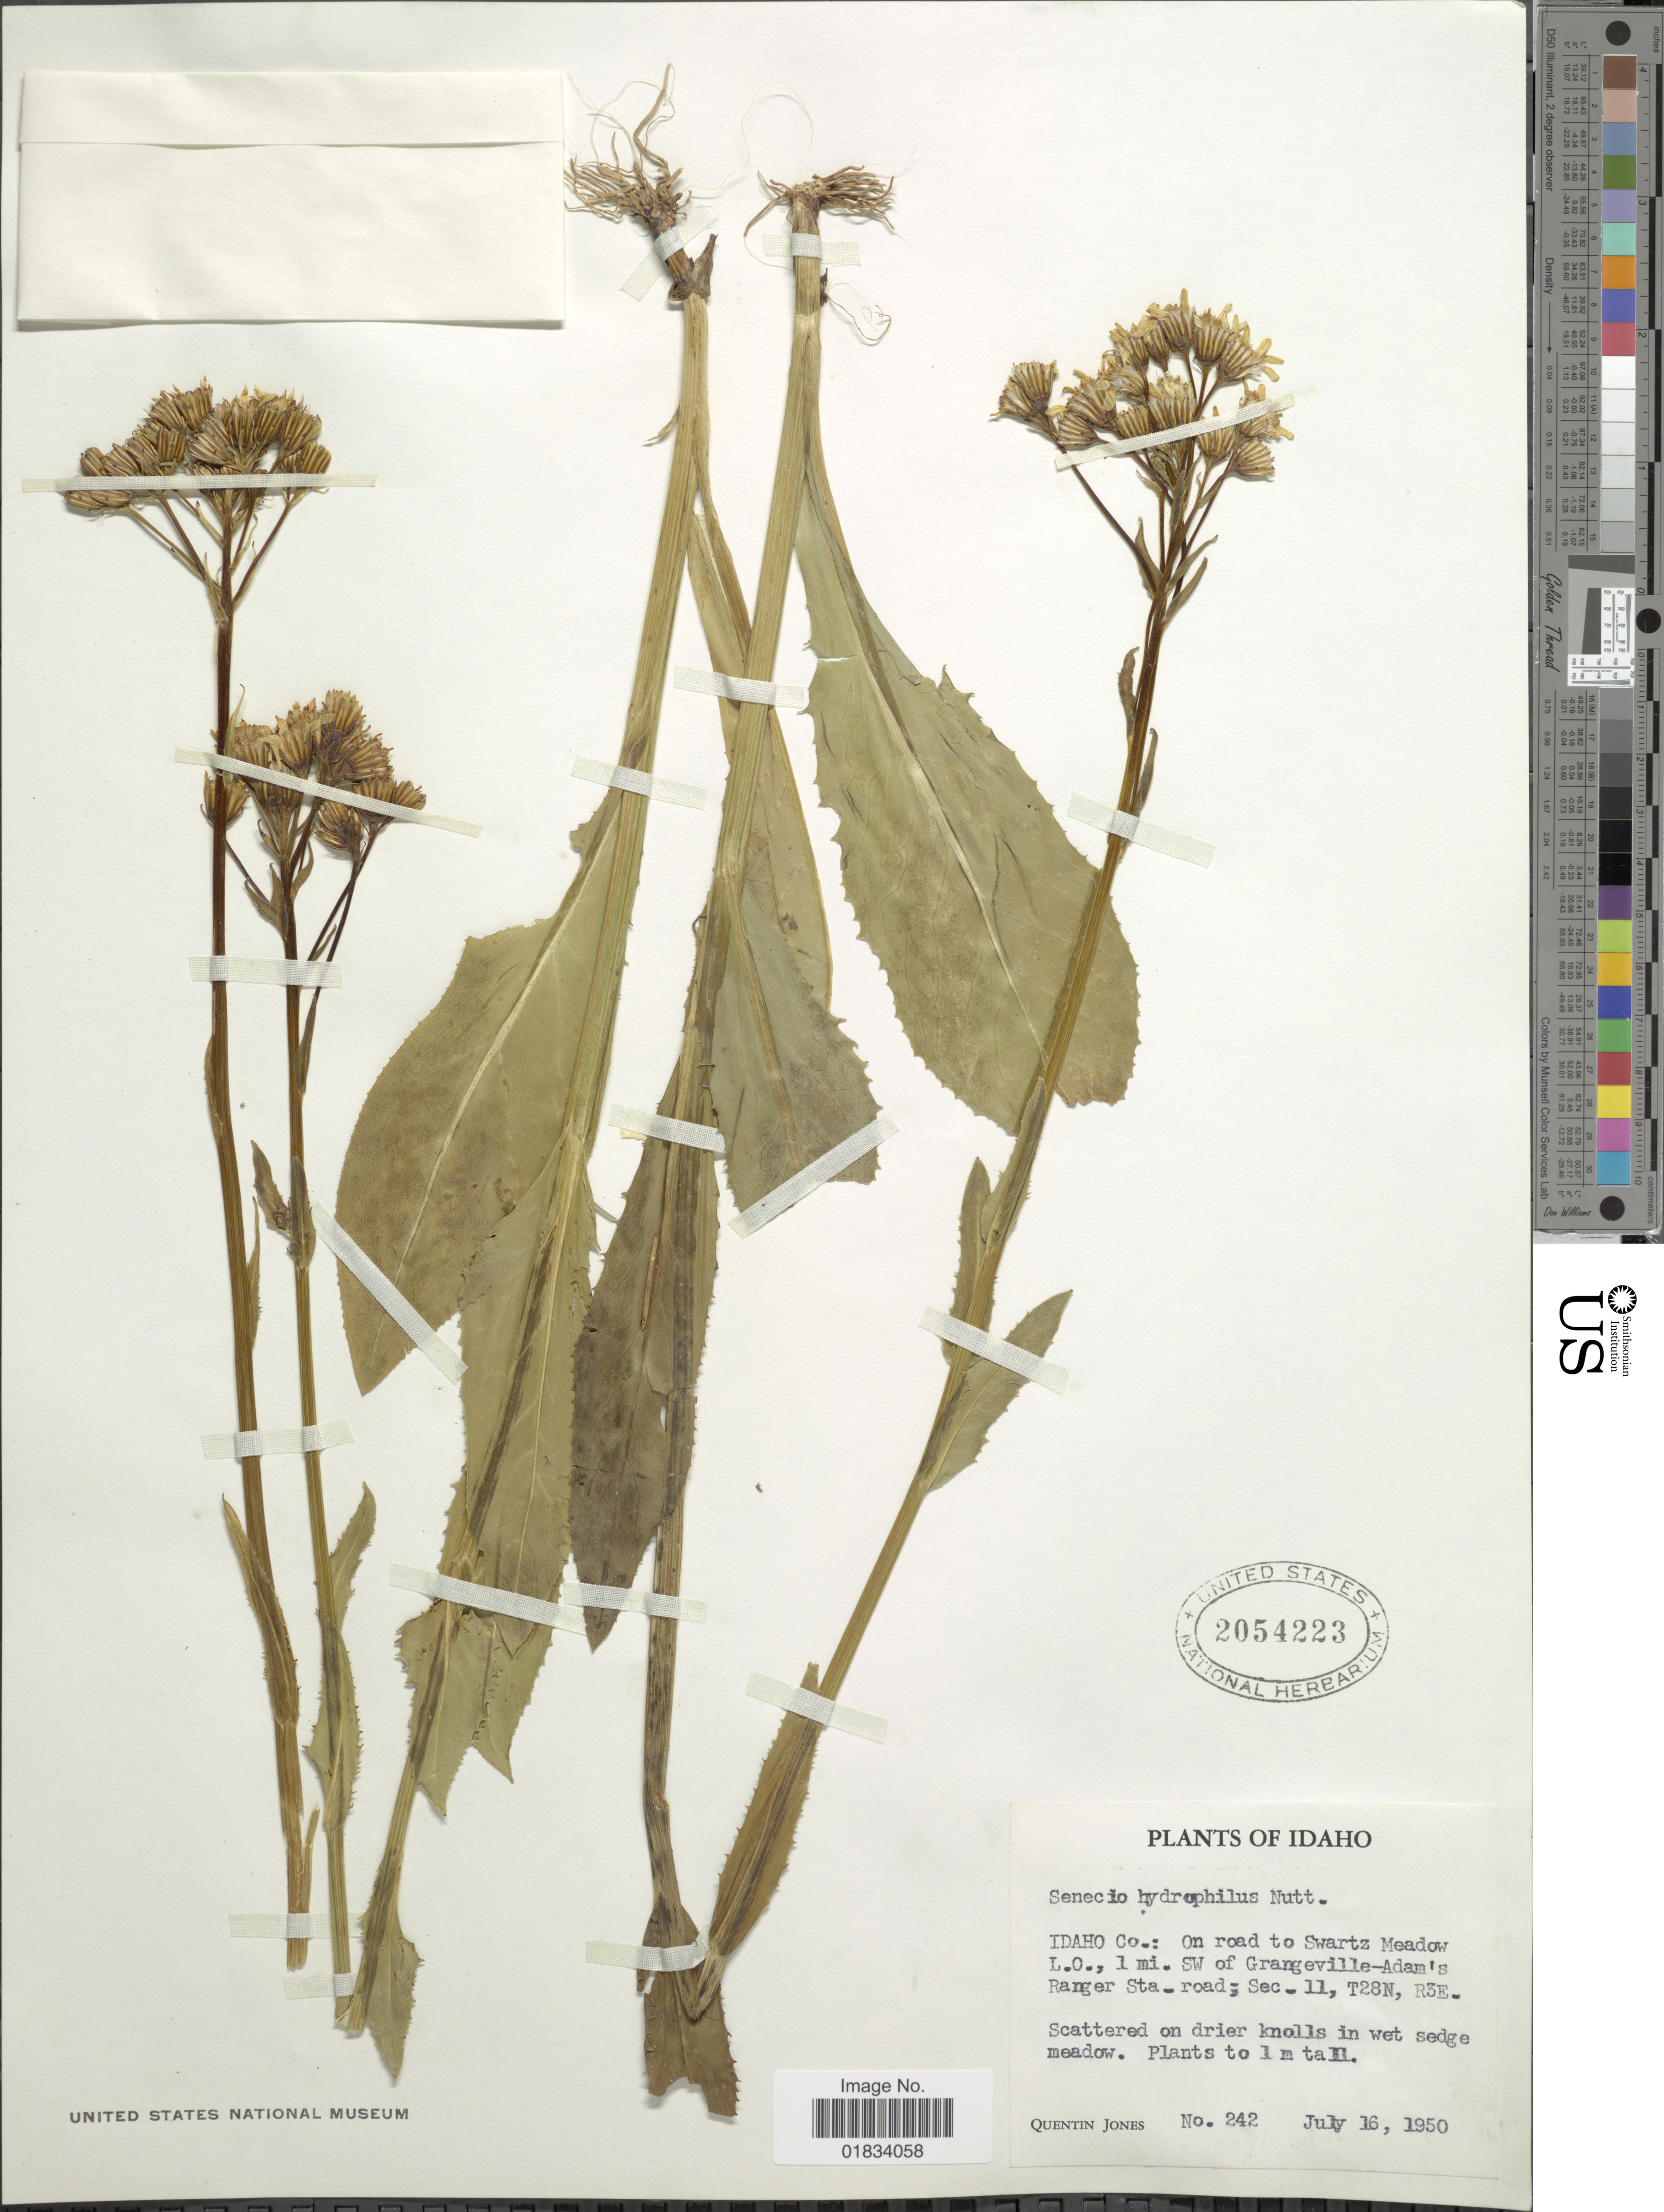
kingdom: Plantae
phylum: Tracheophyta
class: Magnoliopsida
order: Asterales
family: Asteraceae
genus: Senecio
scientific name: Senecio hydrophilus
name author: Nutt.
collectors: Q. Jones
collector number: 242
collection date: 1950-07-16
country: United States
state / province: Idaho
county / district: Idaho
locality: on road to Swartz Meadow L.O., 1 mi. SW of Grangeville-Adam's Ranger Sta_road; Sec. 11, T28N, R3E.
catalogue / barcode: US 2054223